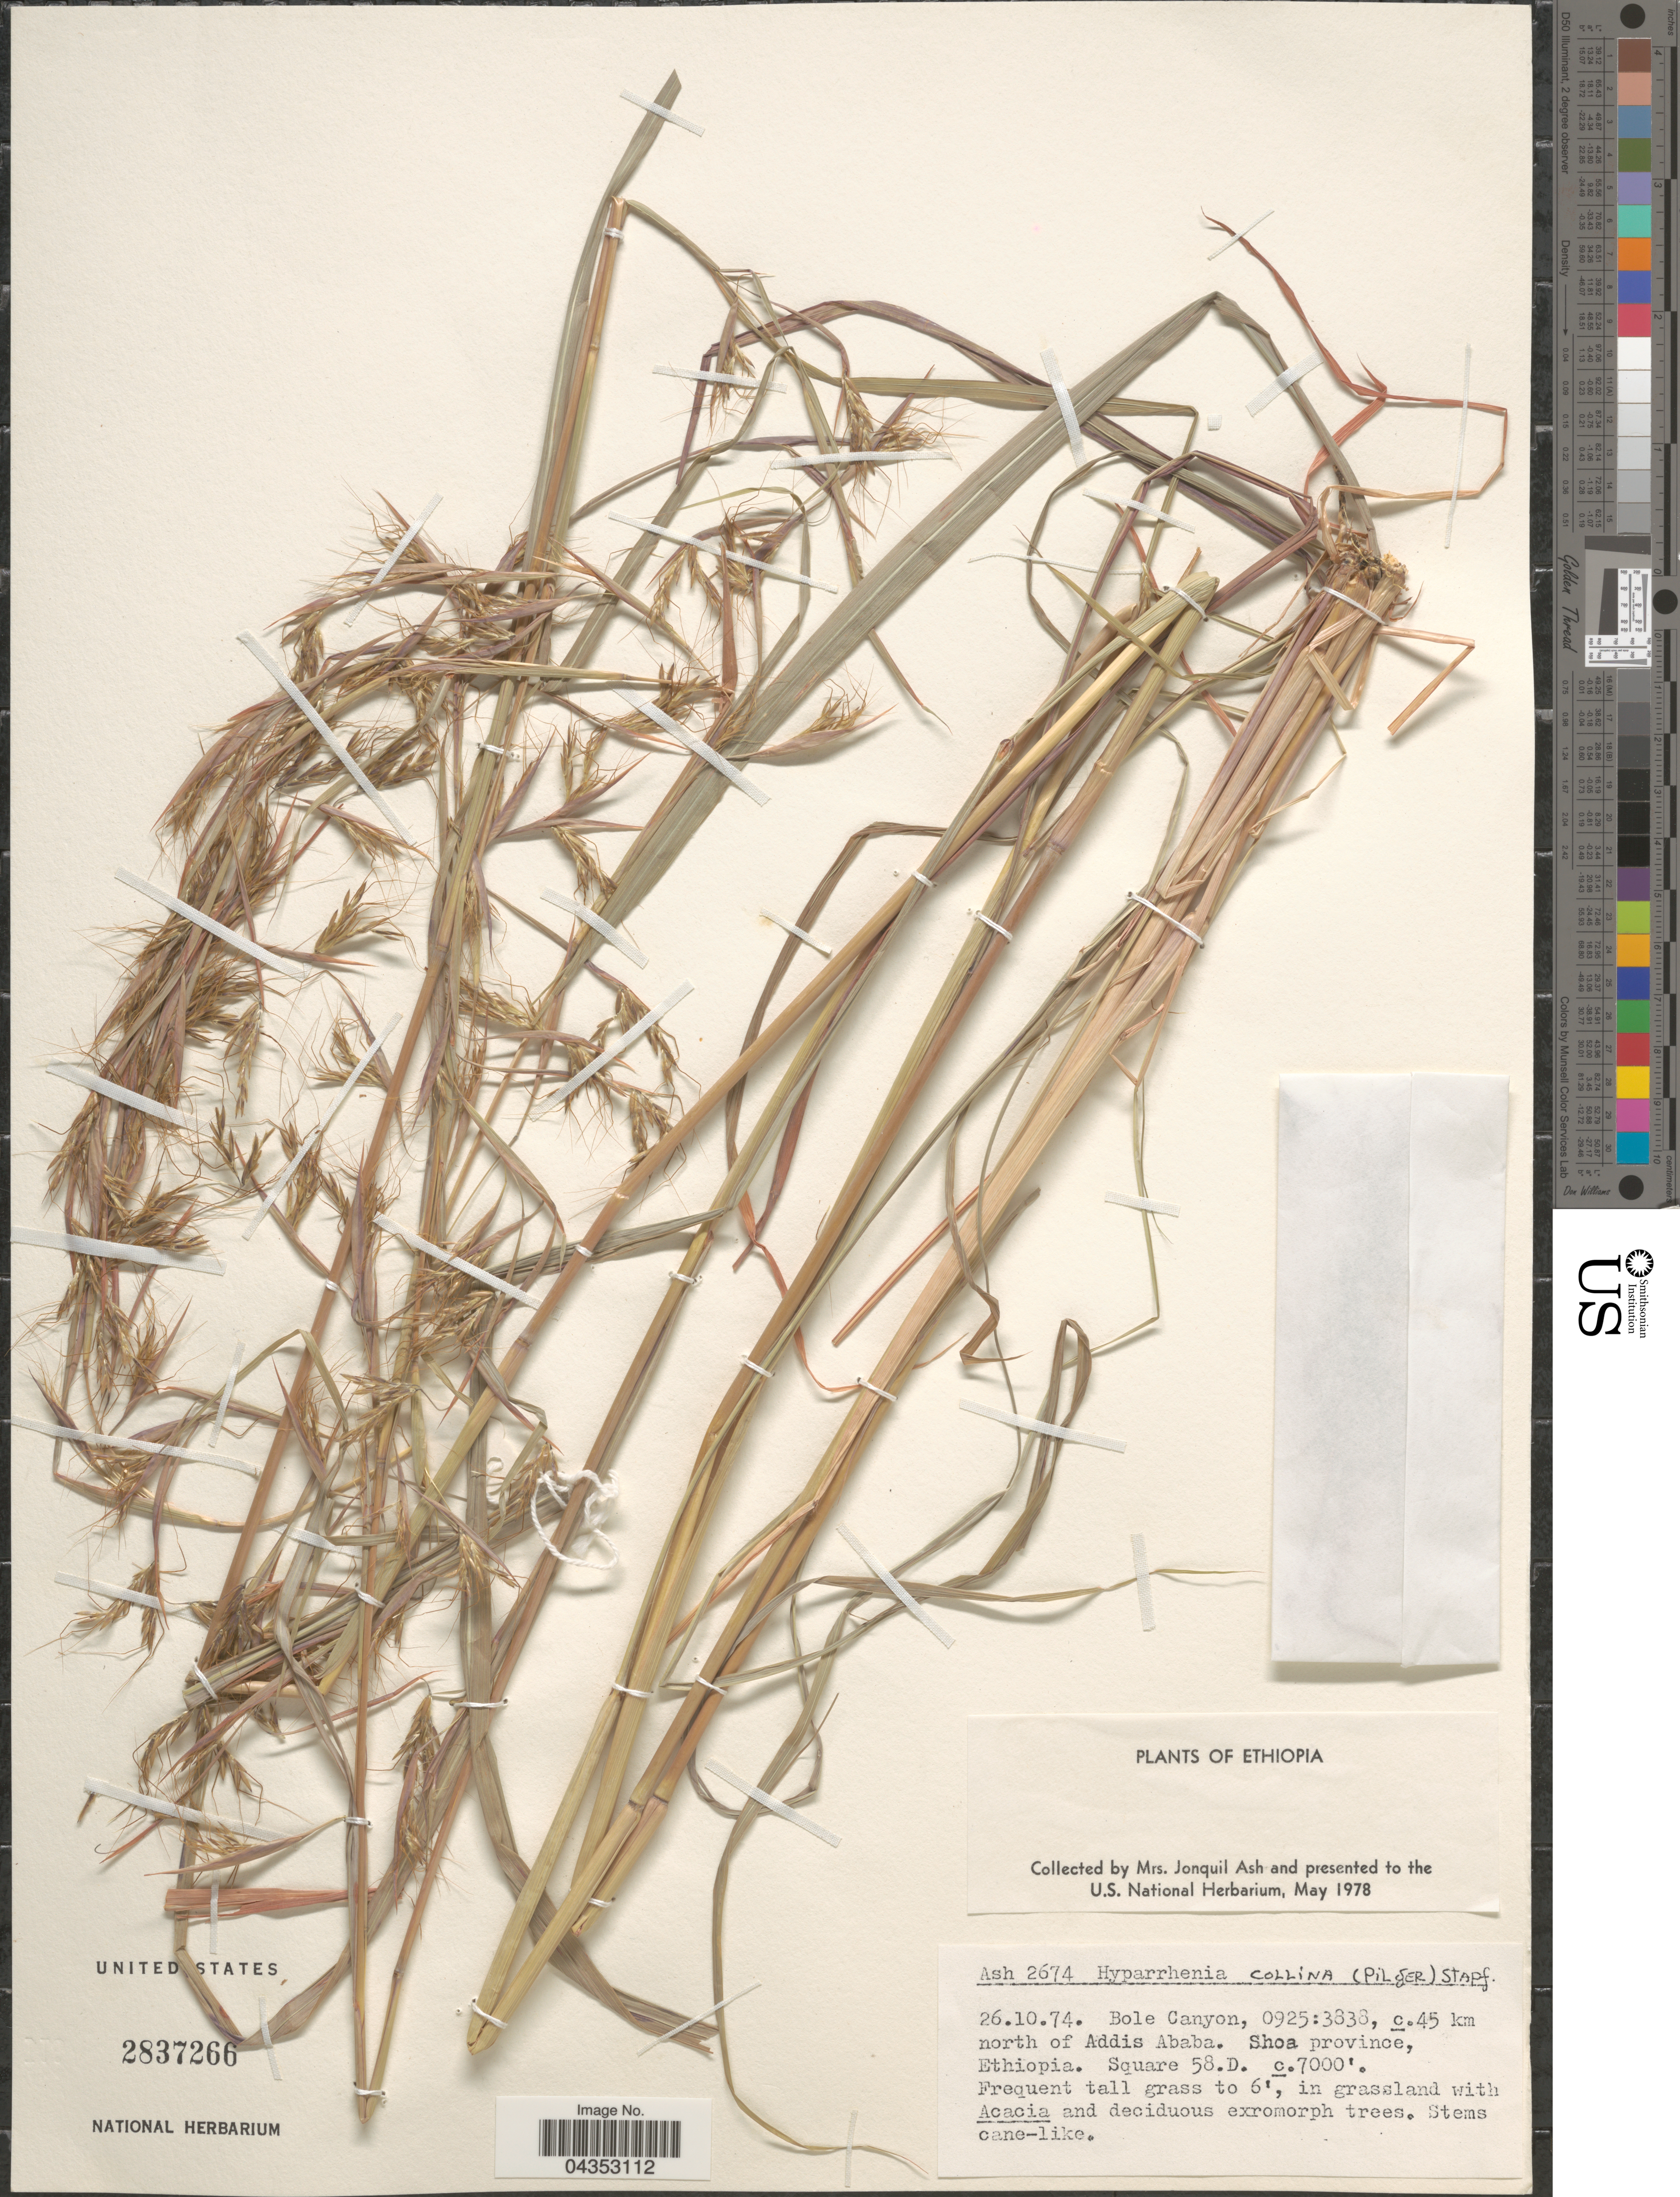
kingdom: Plantae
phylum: Tracheophyta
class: Liliopsida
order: Poales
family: Poaceae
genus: Hyparrhenia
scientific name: Hyparrhenia collina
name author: (Pilg.) Stapf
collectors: J. Ash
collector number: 2674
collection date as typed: Transcribed d/m/y: 26/10/74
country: Ethiopia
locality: Bole Canyon, 0925:3838, c.45 km north of Addis Ababa. Shoa province. Square 58.D.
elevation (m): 2134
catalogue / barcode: US 2837266